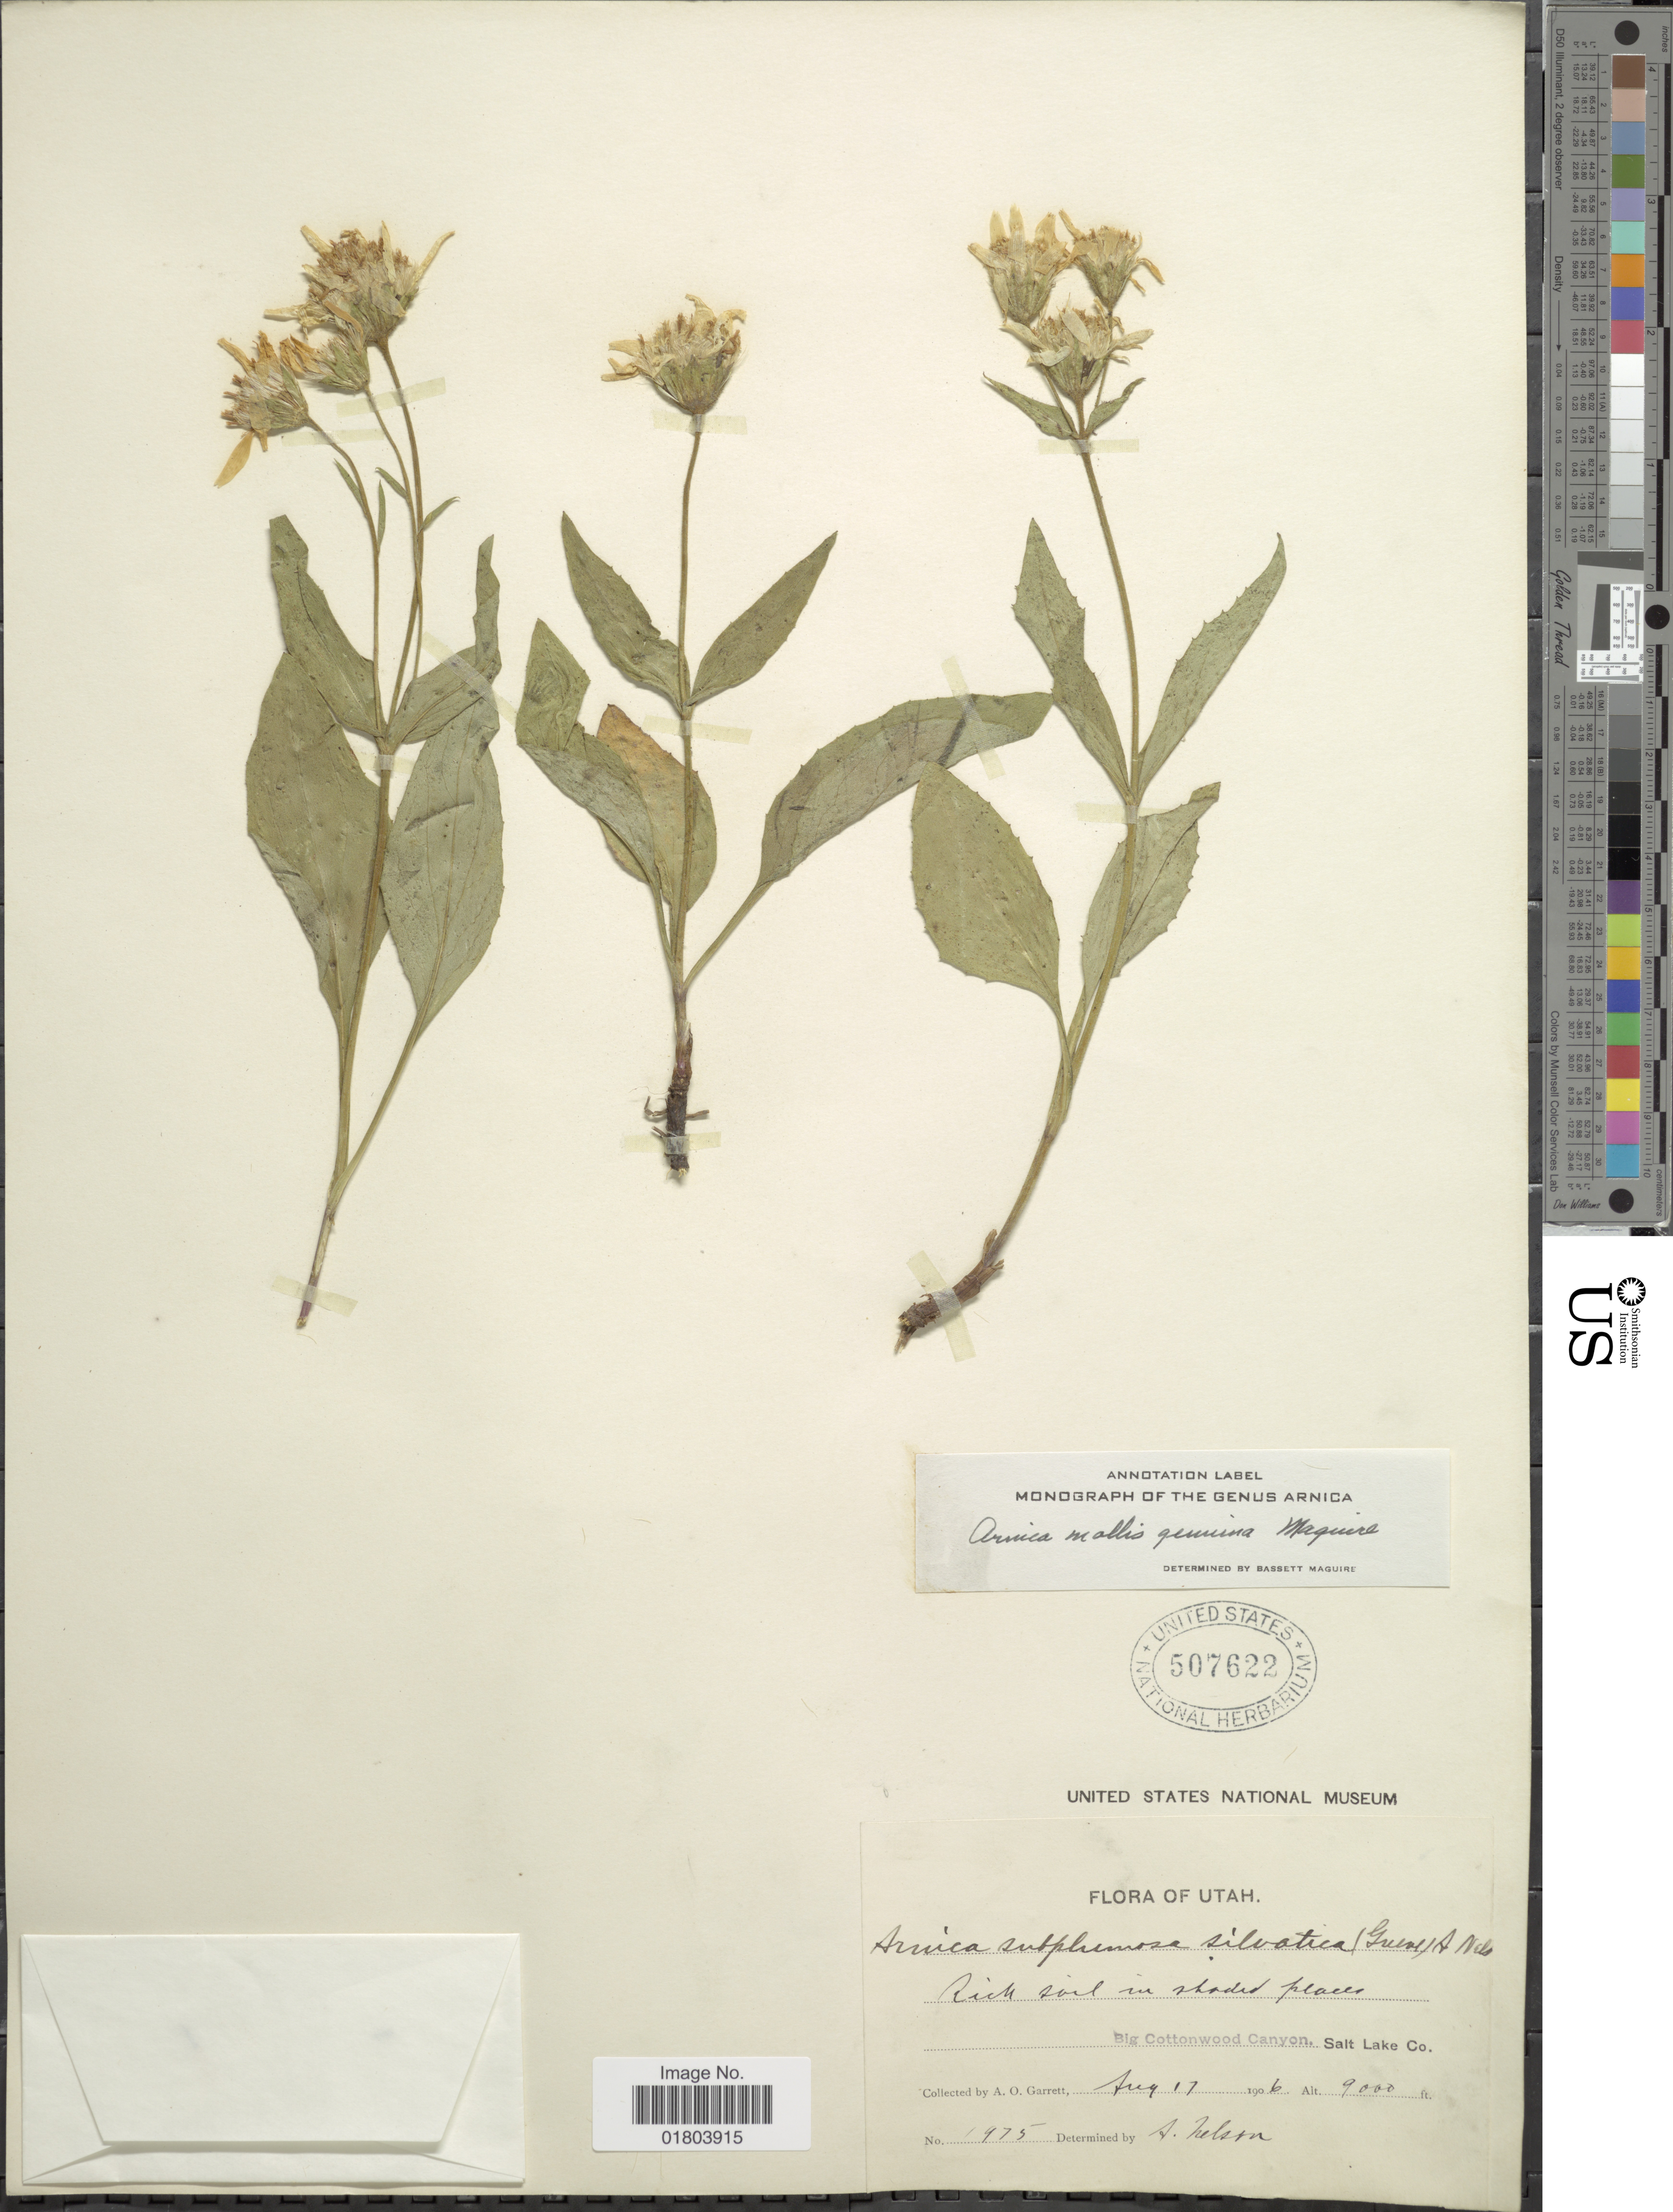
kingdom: Plantae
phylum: Tracheophyta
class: Magnoliopsida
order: Asterales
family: Asteraceae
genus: Arnica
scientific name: Arnica mollis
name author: Hook.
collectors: A. O. Garrett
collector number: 1975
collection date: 1906-08-17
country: United States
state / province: Utah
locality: Rich soil in shaded places, Big Cottonwood Canyon, Salt Lake Co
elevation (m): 2743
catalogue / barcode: US 507622